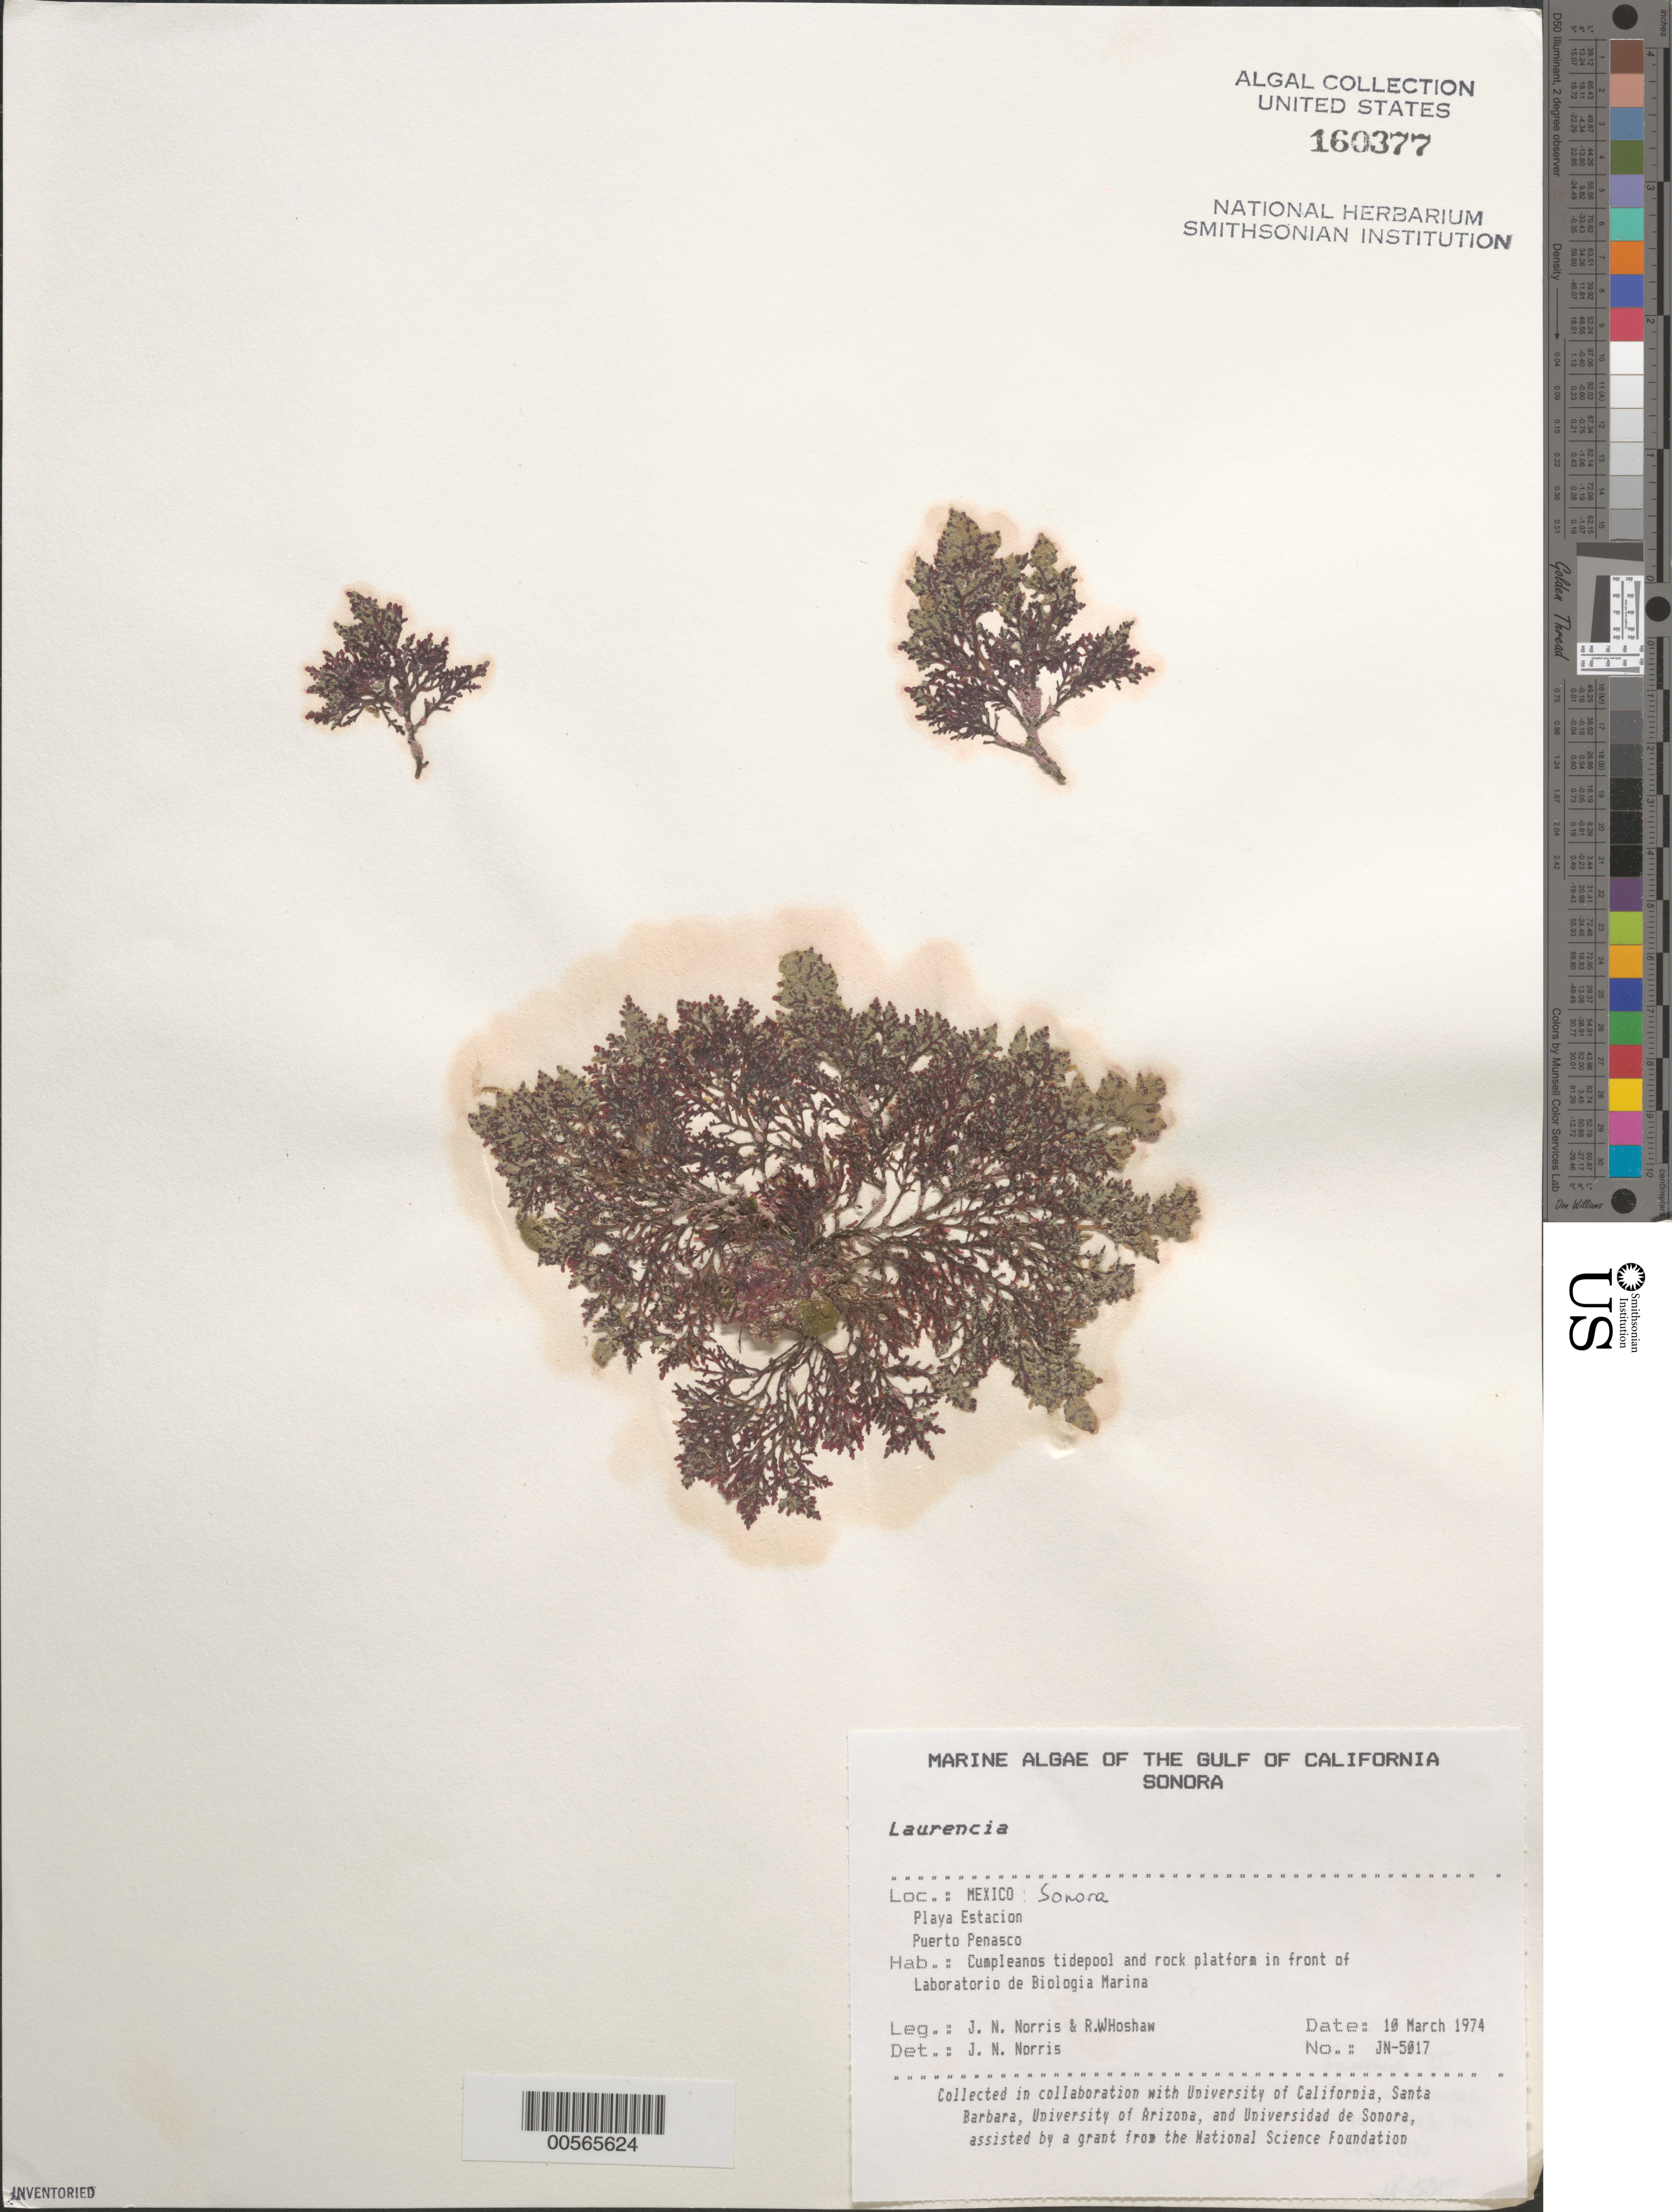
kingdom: Plantae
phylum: Rhodophyta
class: Florideophyceae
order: Ceramiales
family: Rhodomelaceae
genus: Laurencia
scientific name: Laurencia sp.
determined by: Norris, James N.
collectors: J. N. Norris & R. Hoshaw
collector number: JN-5017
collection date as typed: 10 Mar 1974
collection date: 1974-03-10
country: Mexico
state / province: Sonora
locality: Playa Estacion, Puerto Penasco, Cumpleanos Tide Pool and Laboratorio de Biologia Marina shore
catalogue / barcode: US 160377